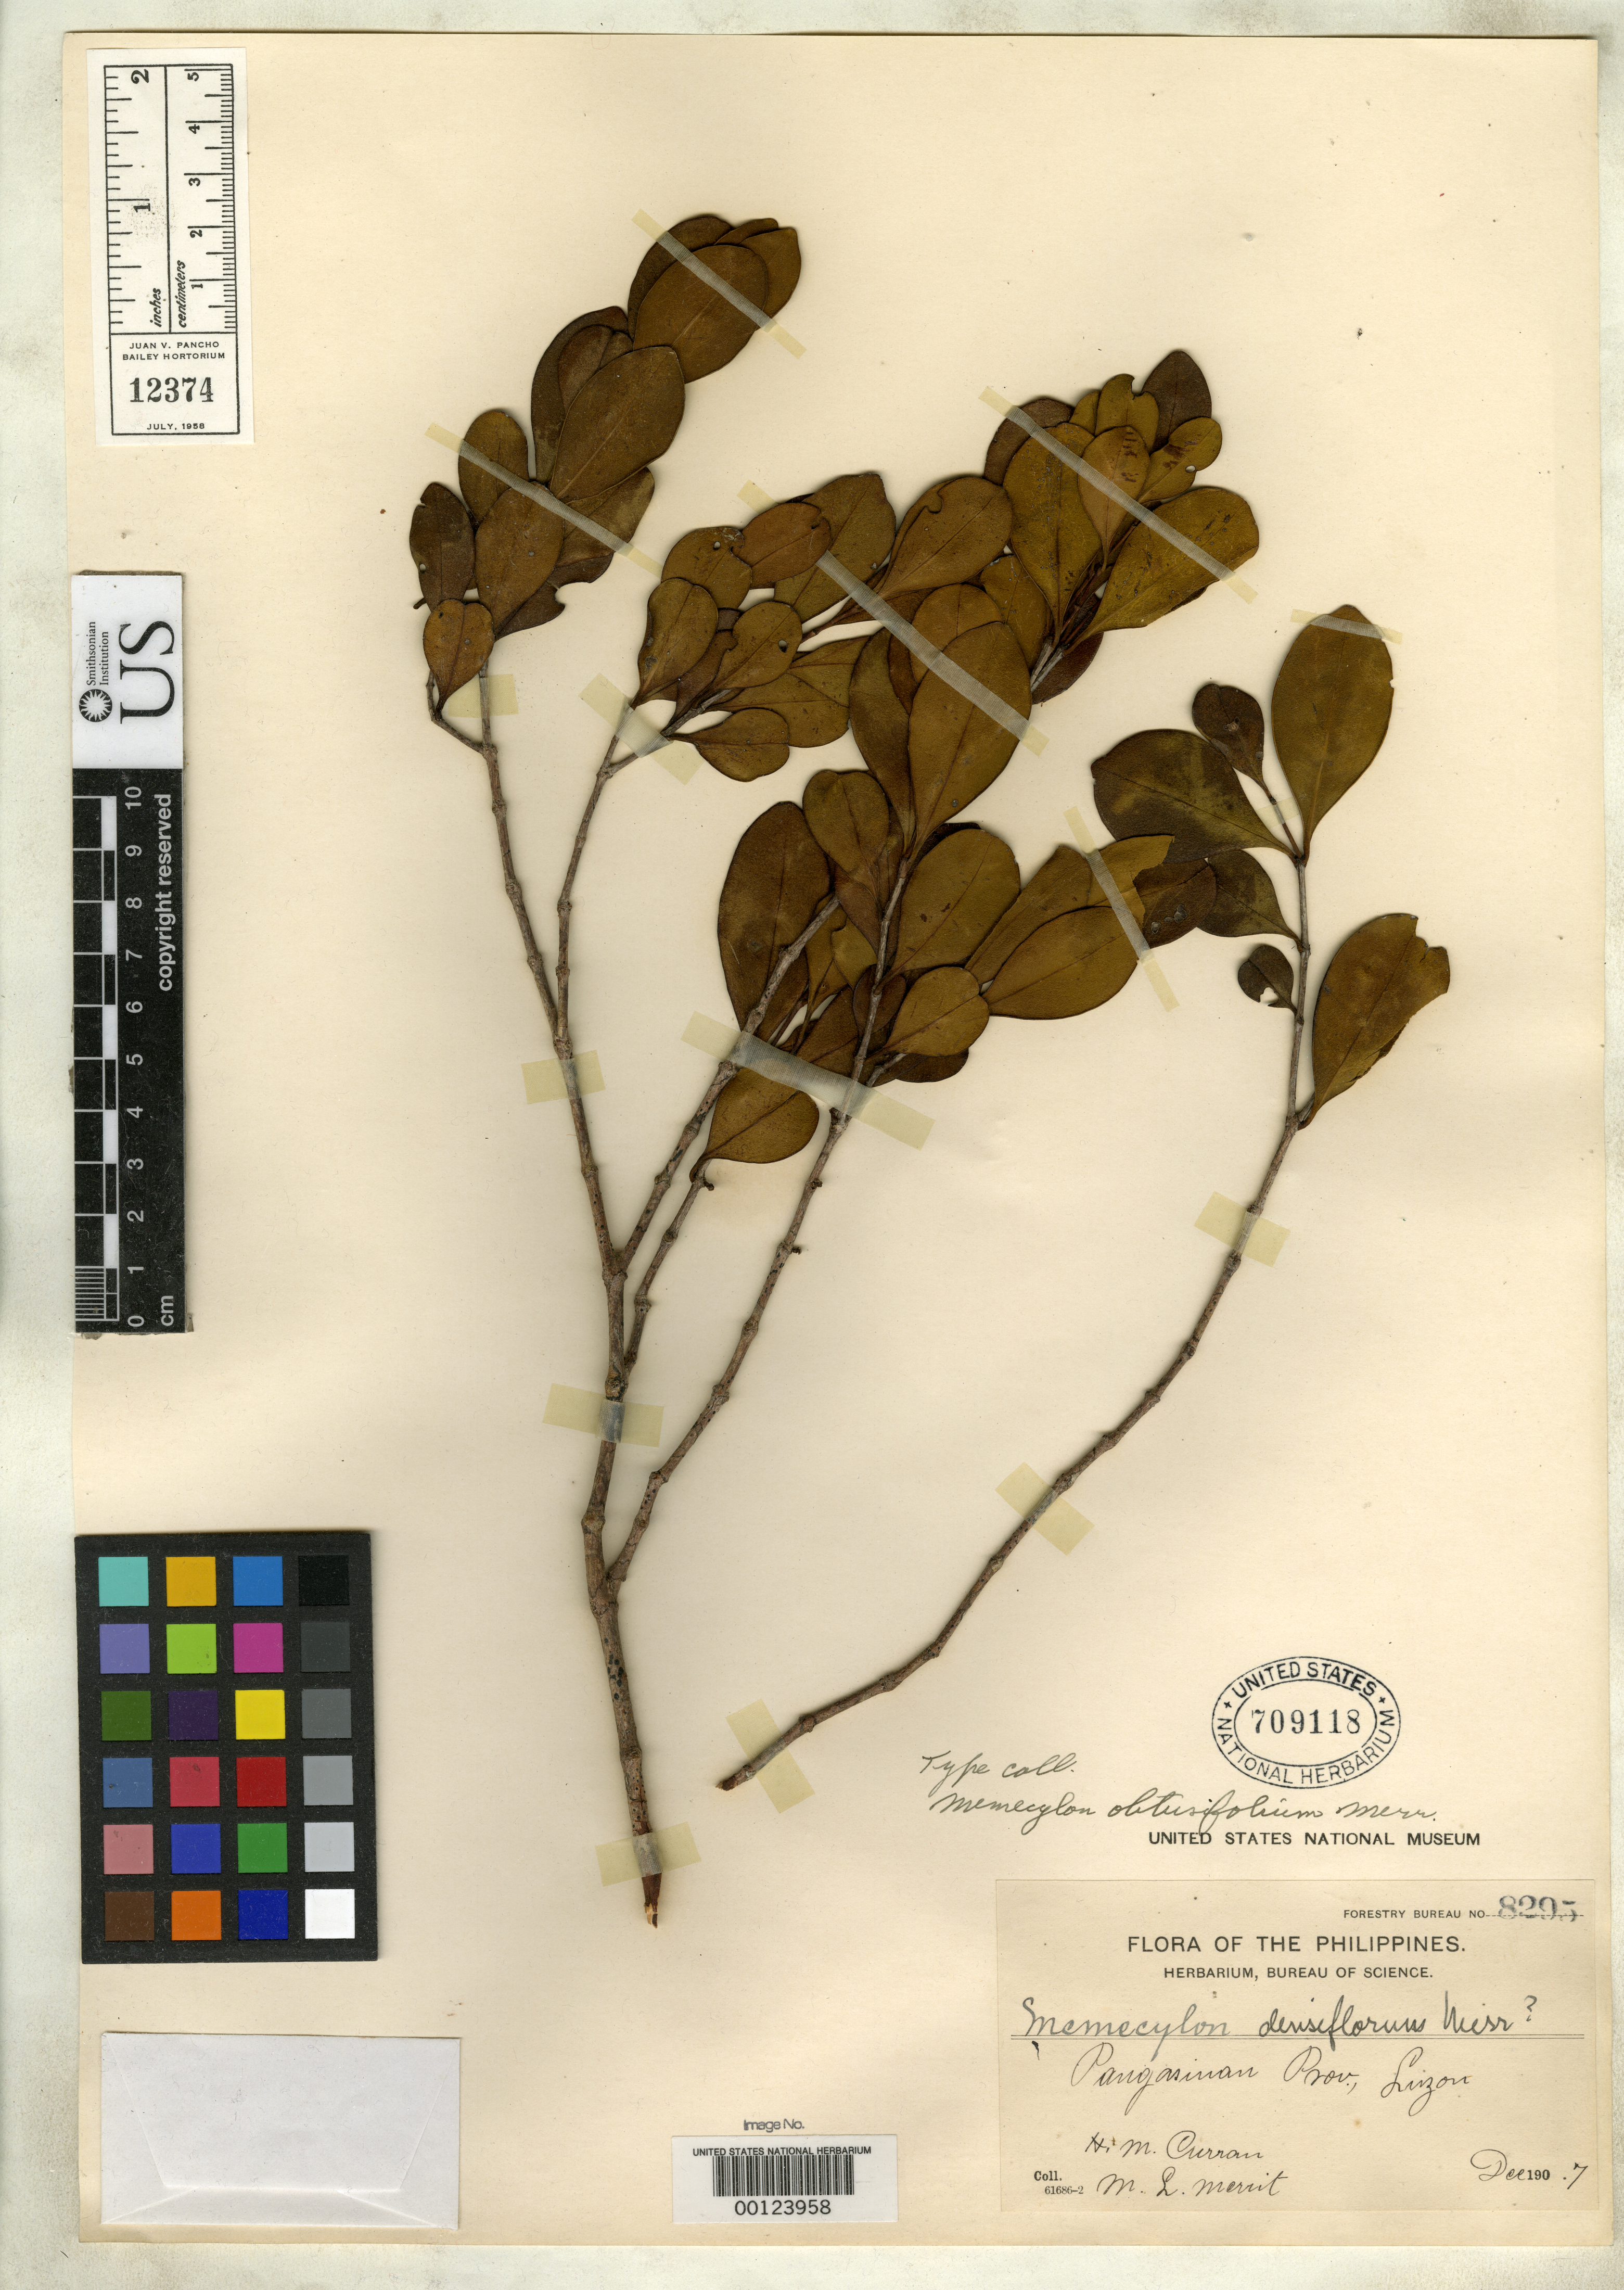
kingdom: Plantae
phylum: Tracheophyta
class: Magnoliopsida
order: Myrtales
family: Melastomataceae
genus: Memecylon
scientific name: Memecylon obtusifolium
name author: Merr.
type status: Isotype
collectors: H. M. Curran & M. L. Merritt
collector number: Bur. Sci. 8295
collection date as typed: Dec 1907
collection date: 1907-12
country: Philippines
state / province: Ilocos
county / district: Pangasinan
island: Luzon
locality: Equia.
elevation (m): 200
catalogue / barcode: US 709118